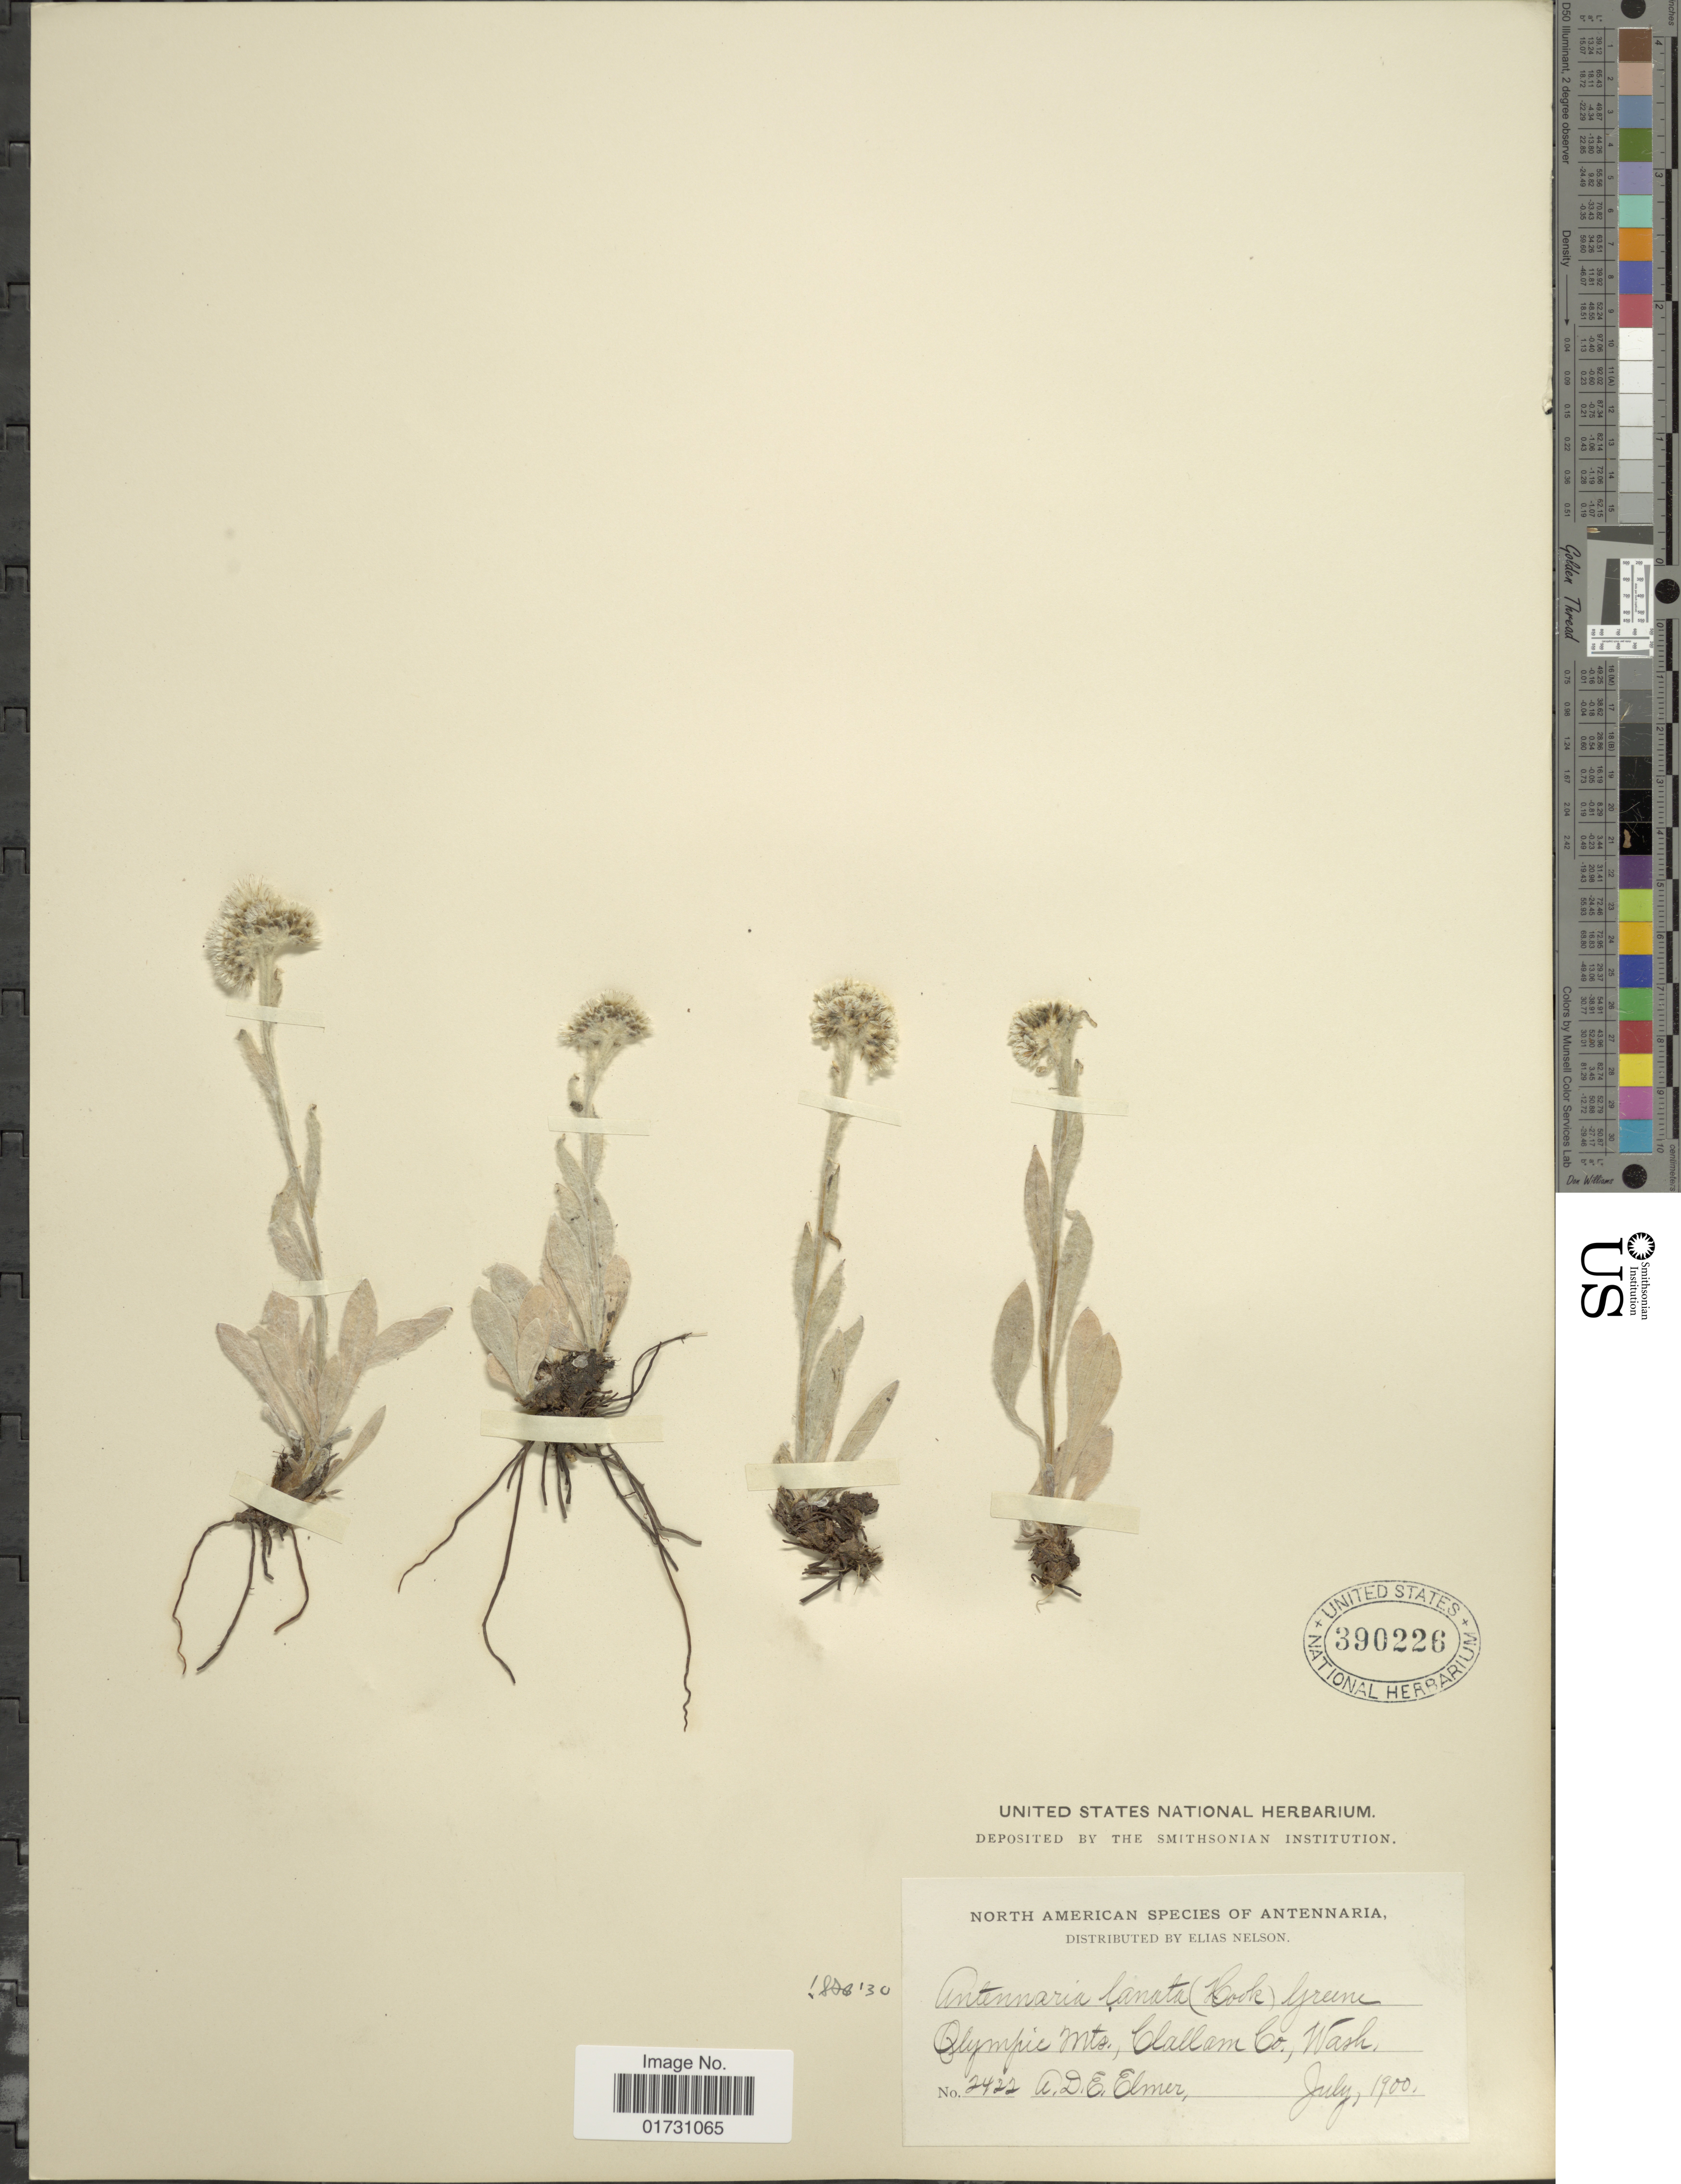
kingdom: Plantae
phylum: Tracheophyta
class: Magnoliopsida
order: Asterales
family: Asteraceae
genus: Antennaria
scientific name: Antennaria lanata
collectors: A. D. E. Elmer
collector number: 2422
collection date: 1900-07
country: United States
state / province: Washington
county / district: Clallam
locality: Olympic Mts., Clallam Co., Wash.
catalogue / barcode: US 390226